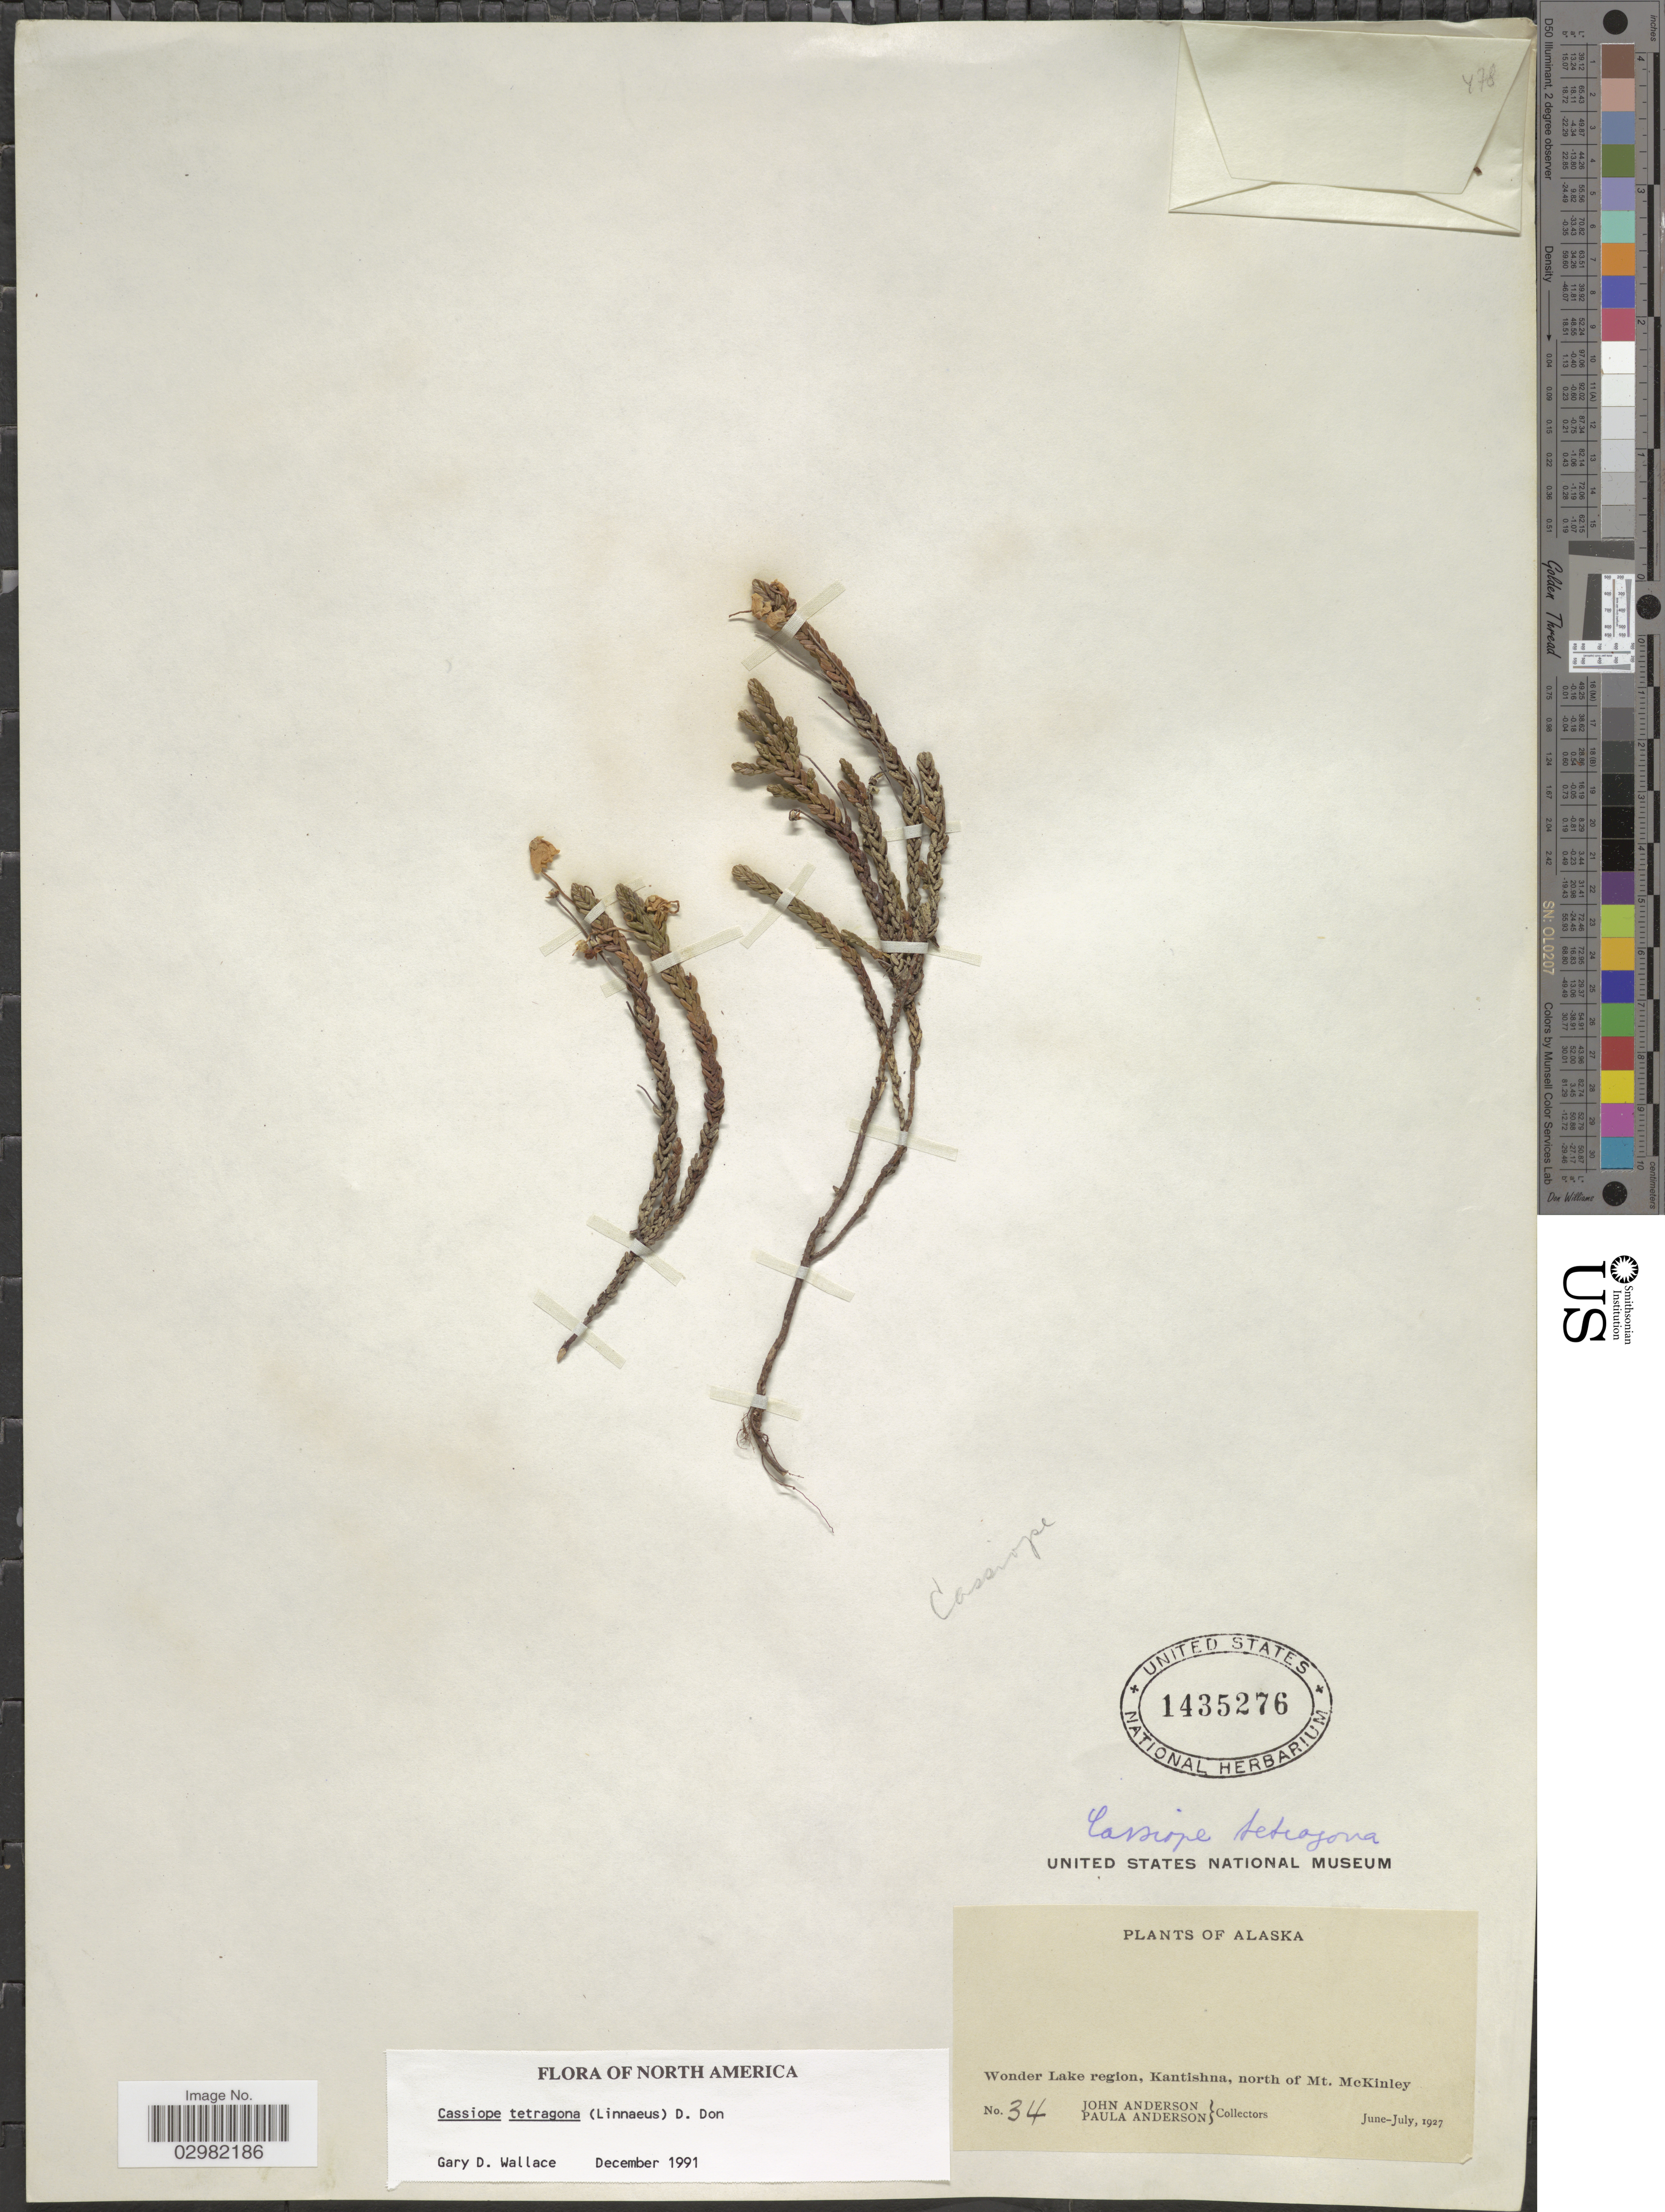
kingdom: Plantae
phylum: Tracheophyta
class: Magnoliopsida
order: Ericales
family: Ericaceae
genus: Cassiope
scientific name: Cassiope tetragona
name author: (L.) D. Don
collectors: J. Anderson & P. Anderson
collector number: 34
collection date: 1927-06/1927-07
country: United States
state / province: Alaska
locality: Wonder Lake region, north of Mt. McKinley.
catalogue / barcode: US 1435276